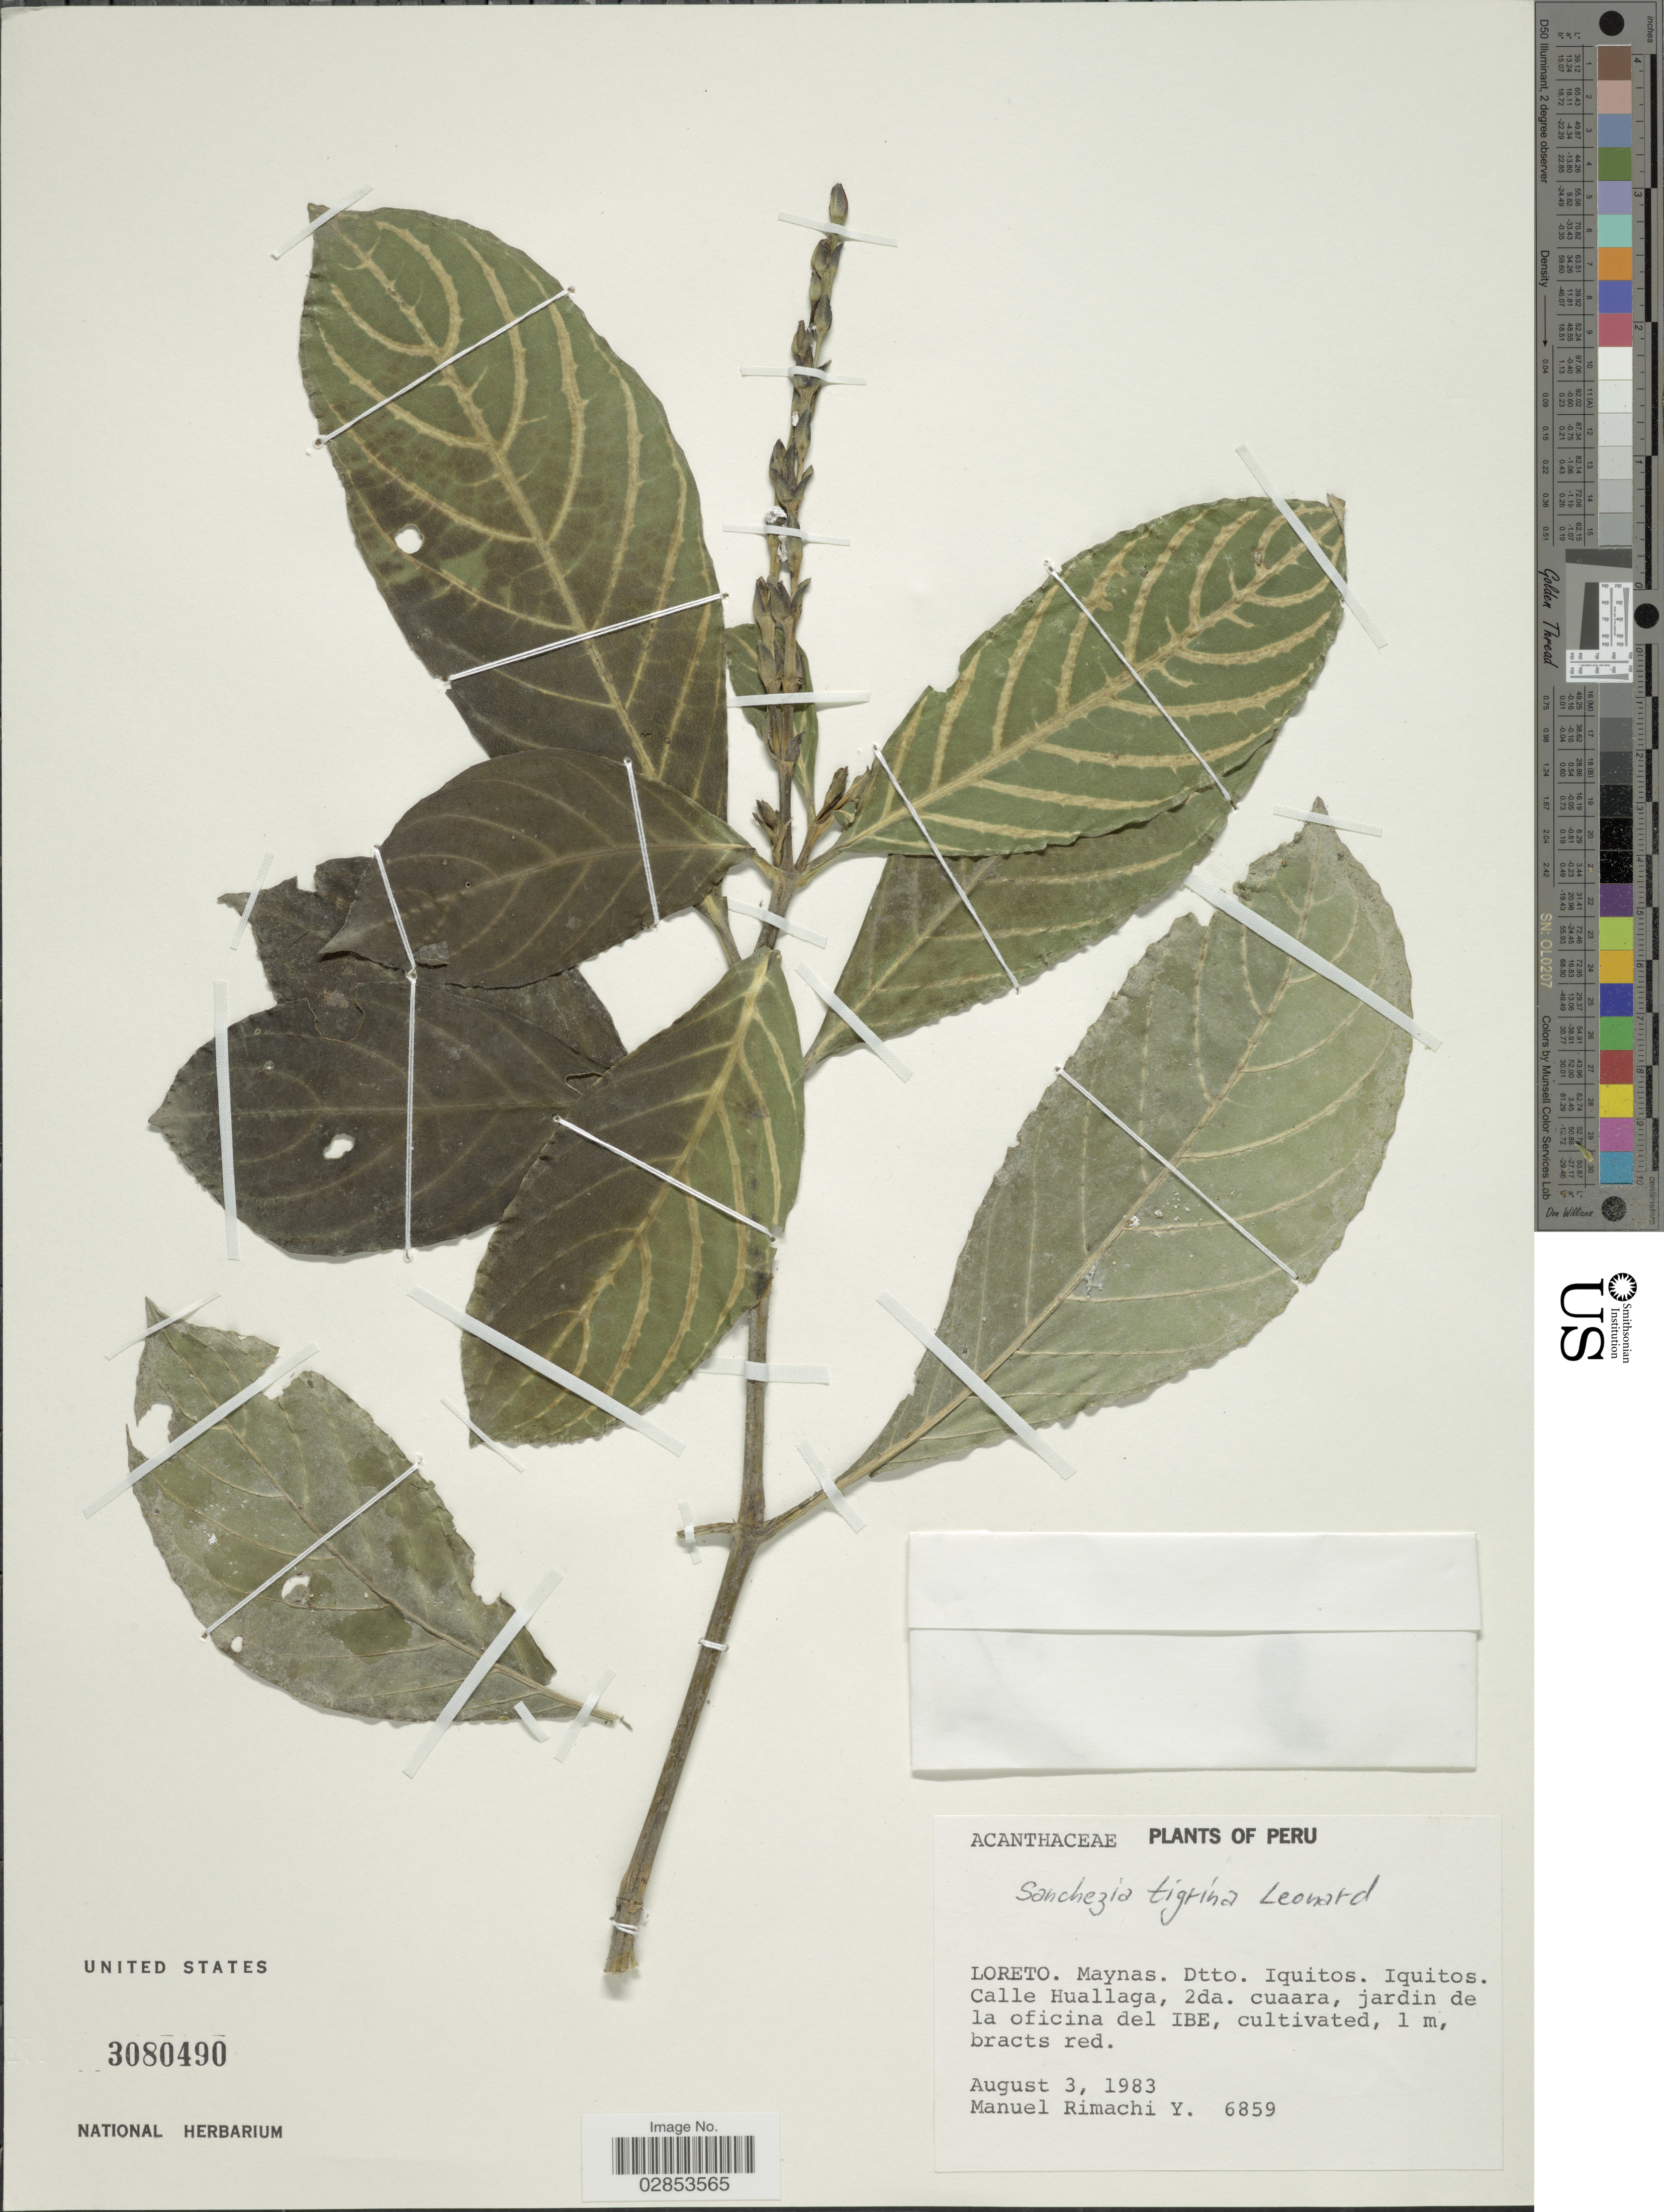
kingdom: Plantae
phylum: Tracheophyta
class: Magnoliopsida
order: Lamiales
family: Acanthaceae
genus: Sanchezia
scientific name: Sanchezia tigrina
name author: Leonard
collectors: M. Rimachi Y.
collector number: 6859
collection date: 1983-08-03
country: Peru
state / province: Loreto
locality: Maynas. Dtto. Iquitos. Iquitos. Calle Huallaga, 2da. cuaara, jardin de la oficina del IBE.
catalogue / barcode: US 3080490